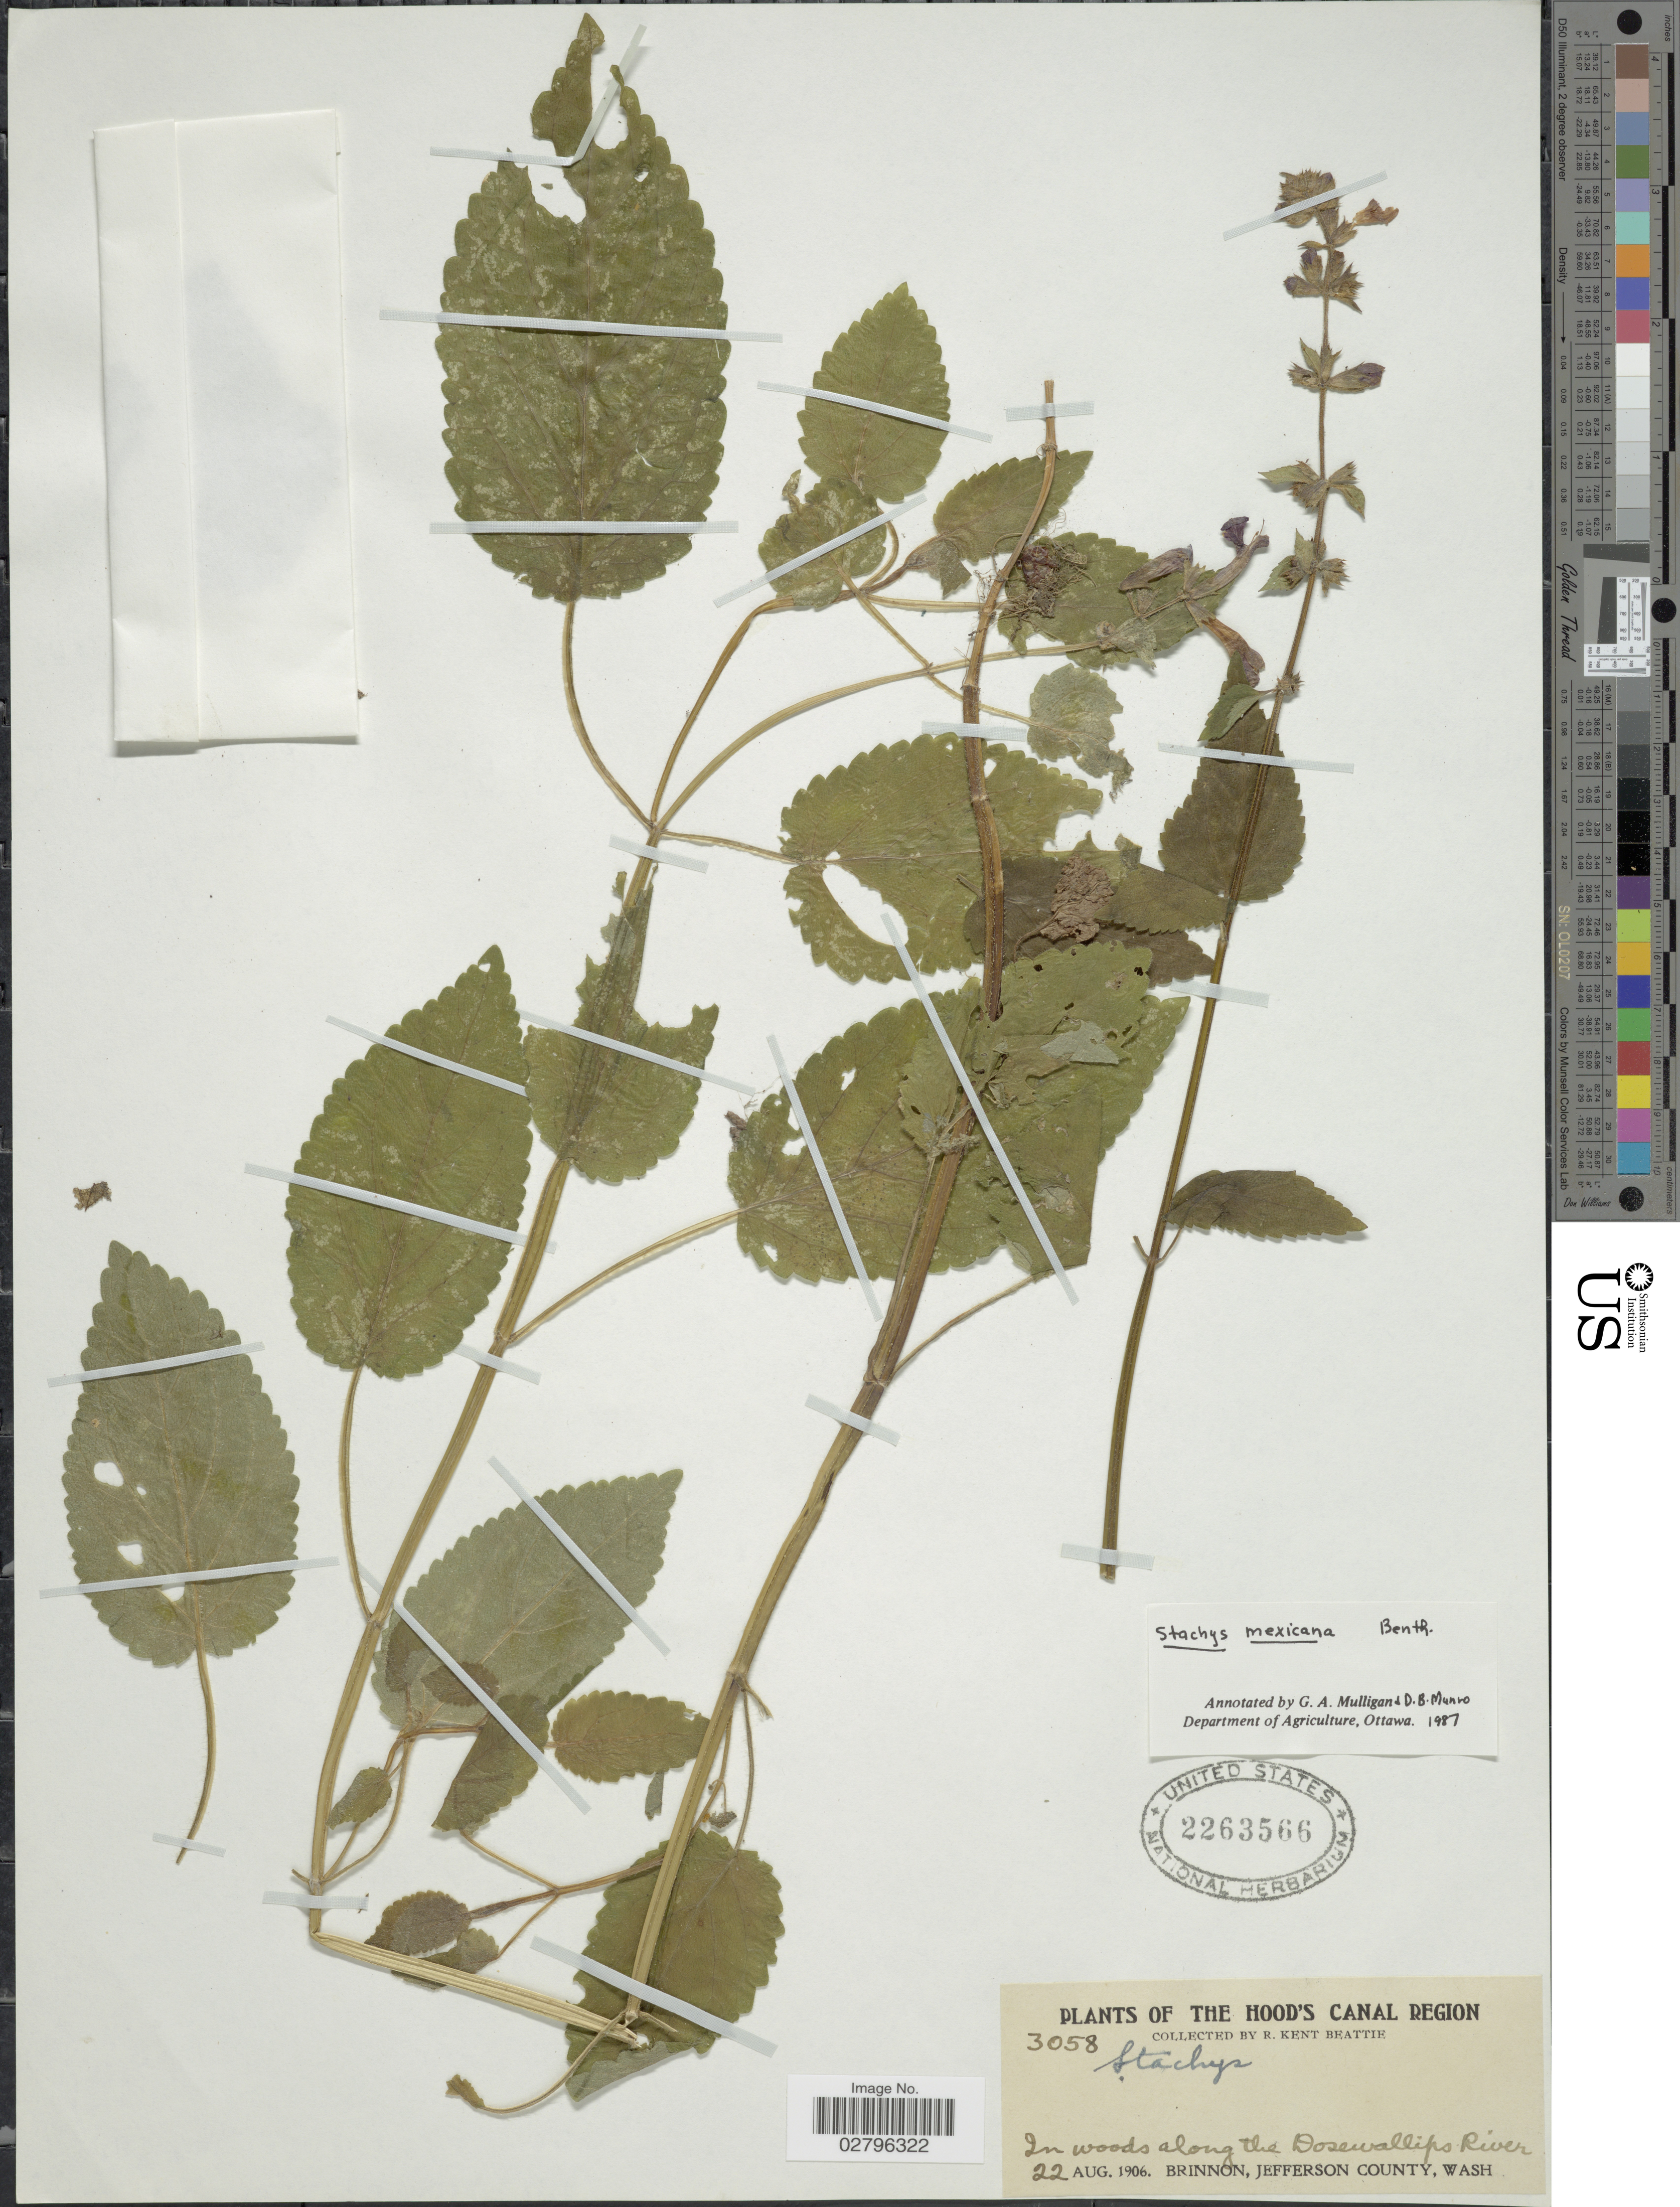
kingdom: Plantae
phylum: Tracheophyta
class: Magnoliopsida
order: Lamiales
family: Lamiaceae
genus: Stachys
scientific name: Stachys mexicana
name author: Benth.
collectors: R. K. Beattie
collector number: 3058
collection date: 1906-08-22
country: United States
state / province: Washington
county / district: Jefferson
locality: Hood's Canal Region. In woods along the Dosewallips River. Brinnon, Jefferson County, Wash.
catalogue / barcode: US 2263566